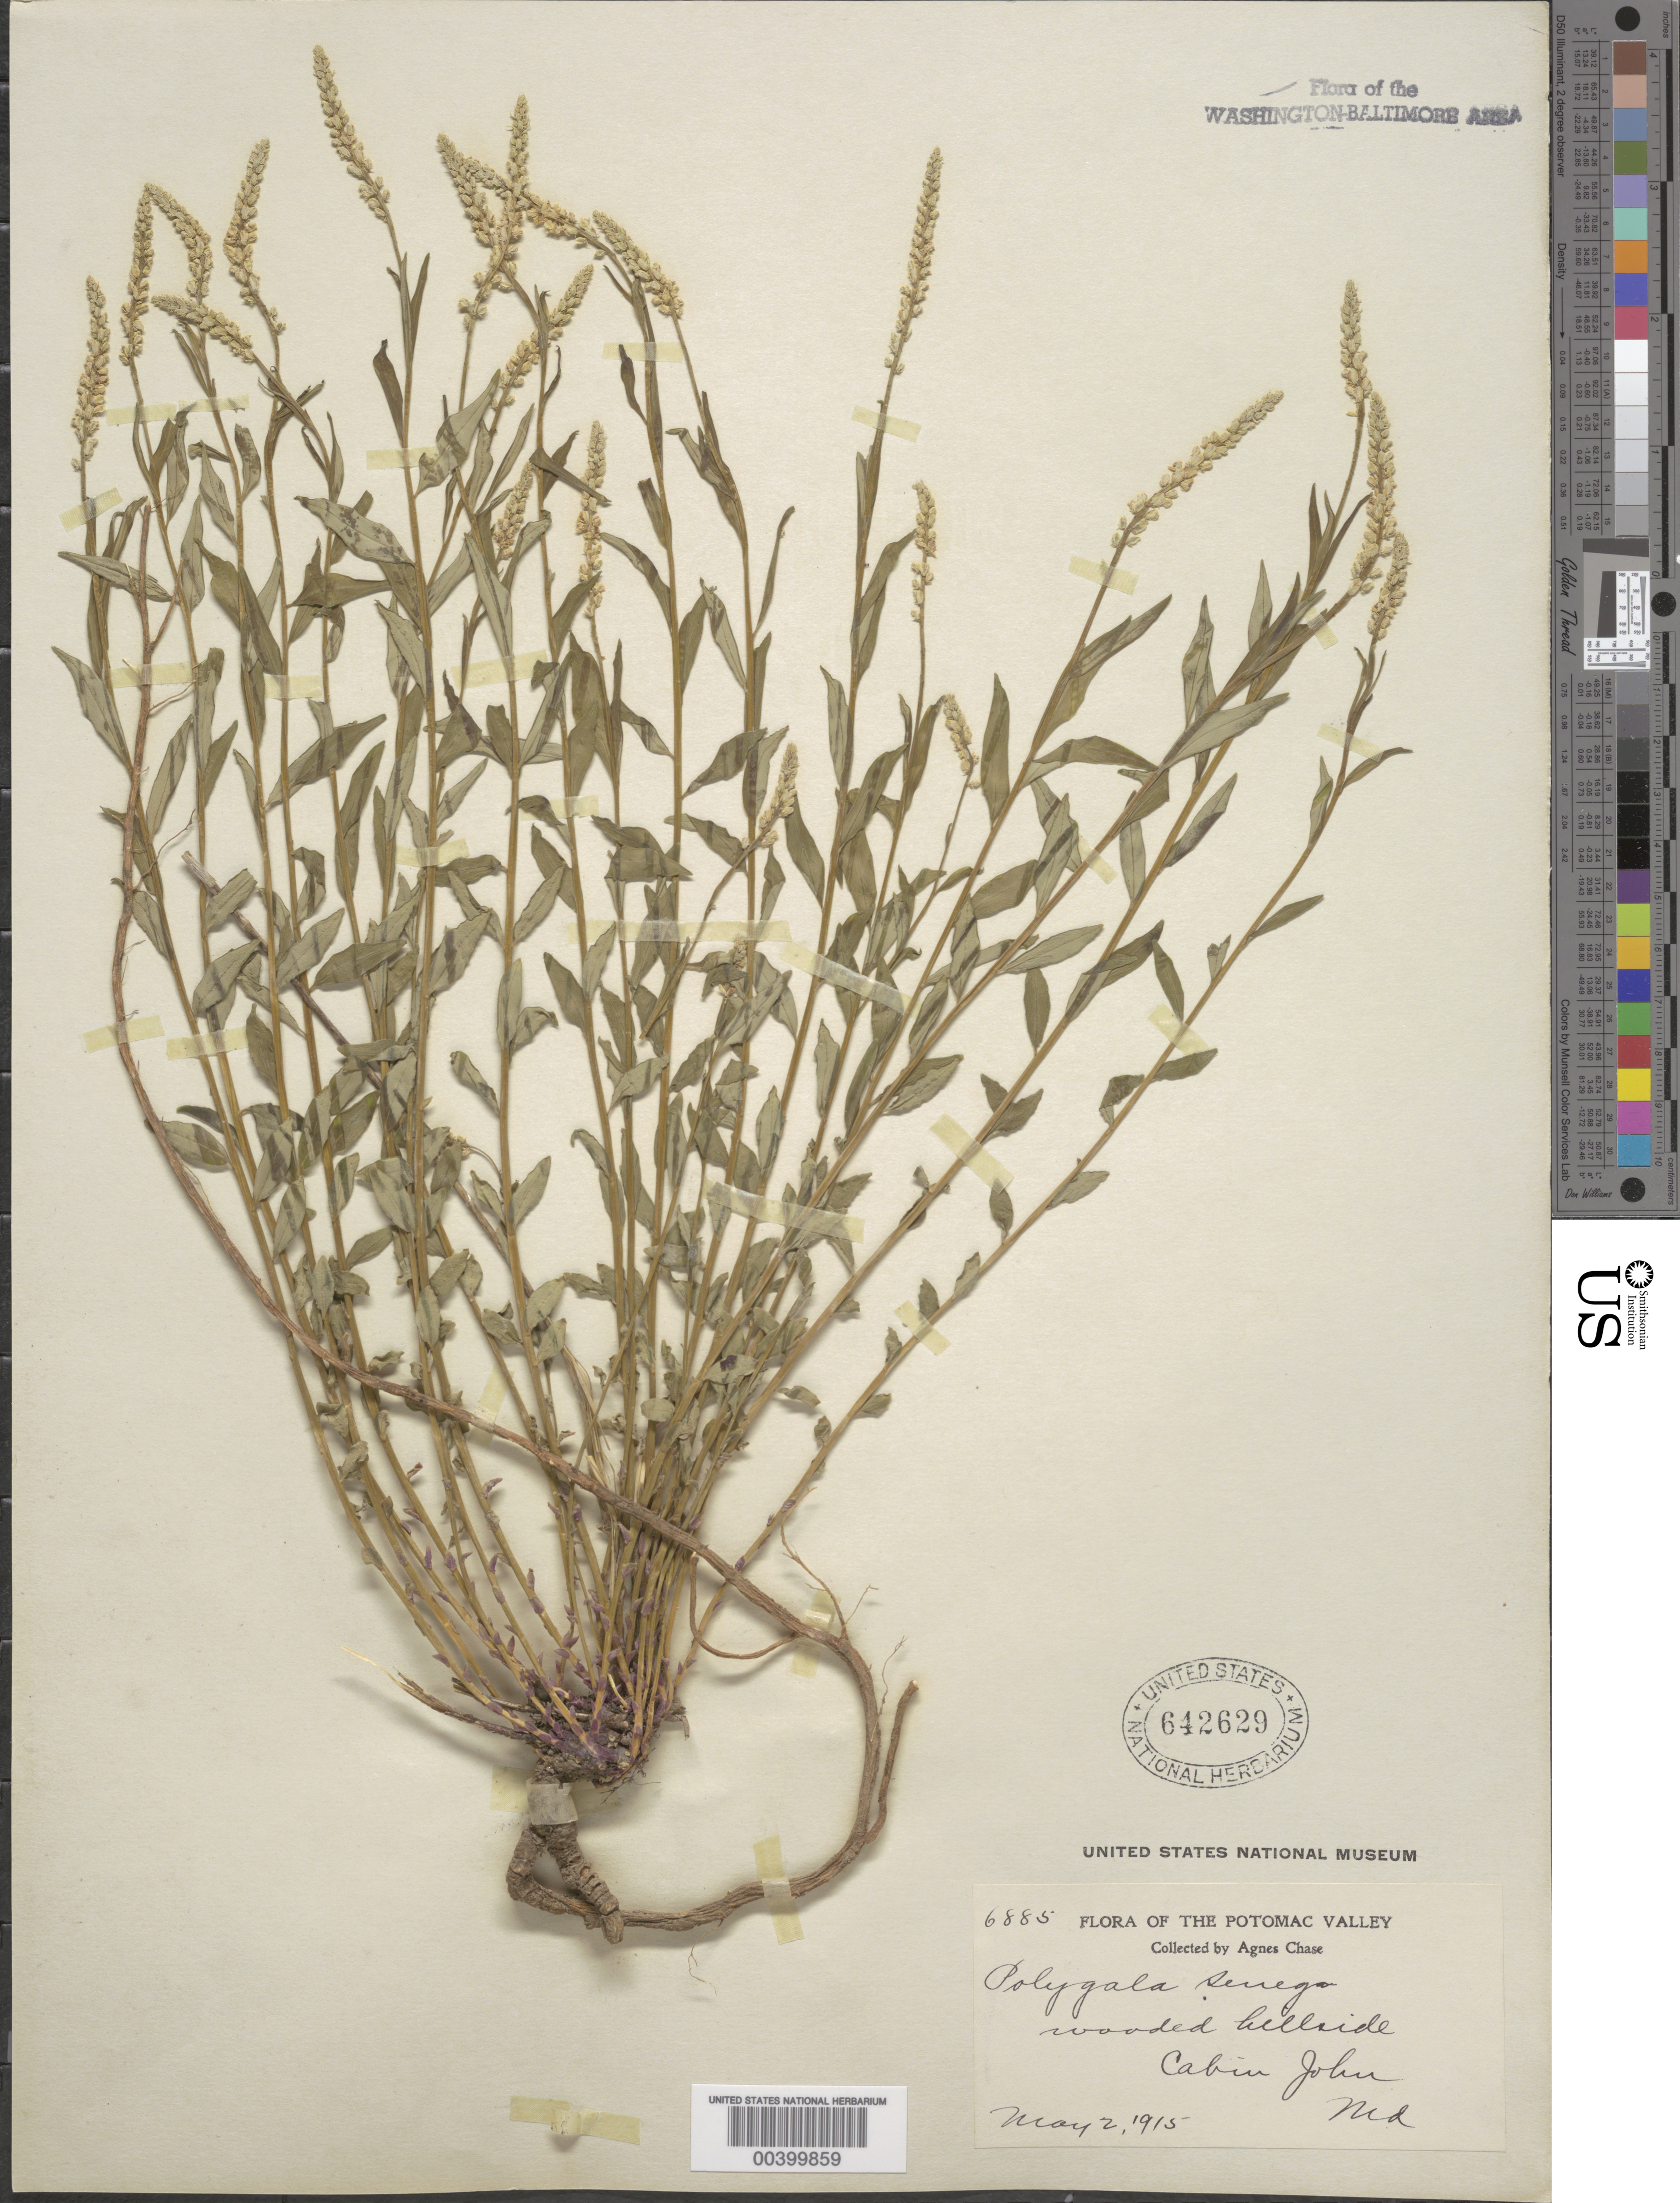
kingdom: Plantae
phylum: Tracheophyta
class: Magnoliopsida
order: Fabales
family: Polygalaceae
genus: Polygala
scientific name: Polygala senega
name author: L.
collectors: A. Chase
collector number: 6885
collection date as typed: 02 May 1915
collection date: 1915-05-02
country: United States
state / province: Maryland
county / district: Montgomery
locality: Cabin John C. & O. Canal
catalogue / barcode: US 642629